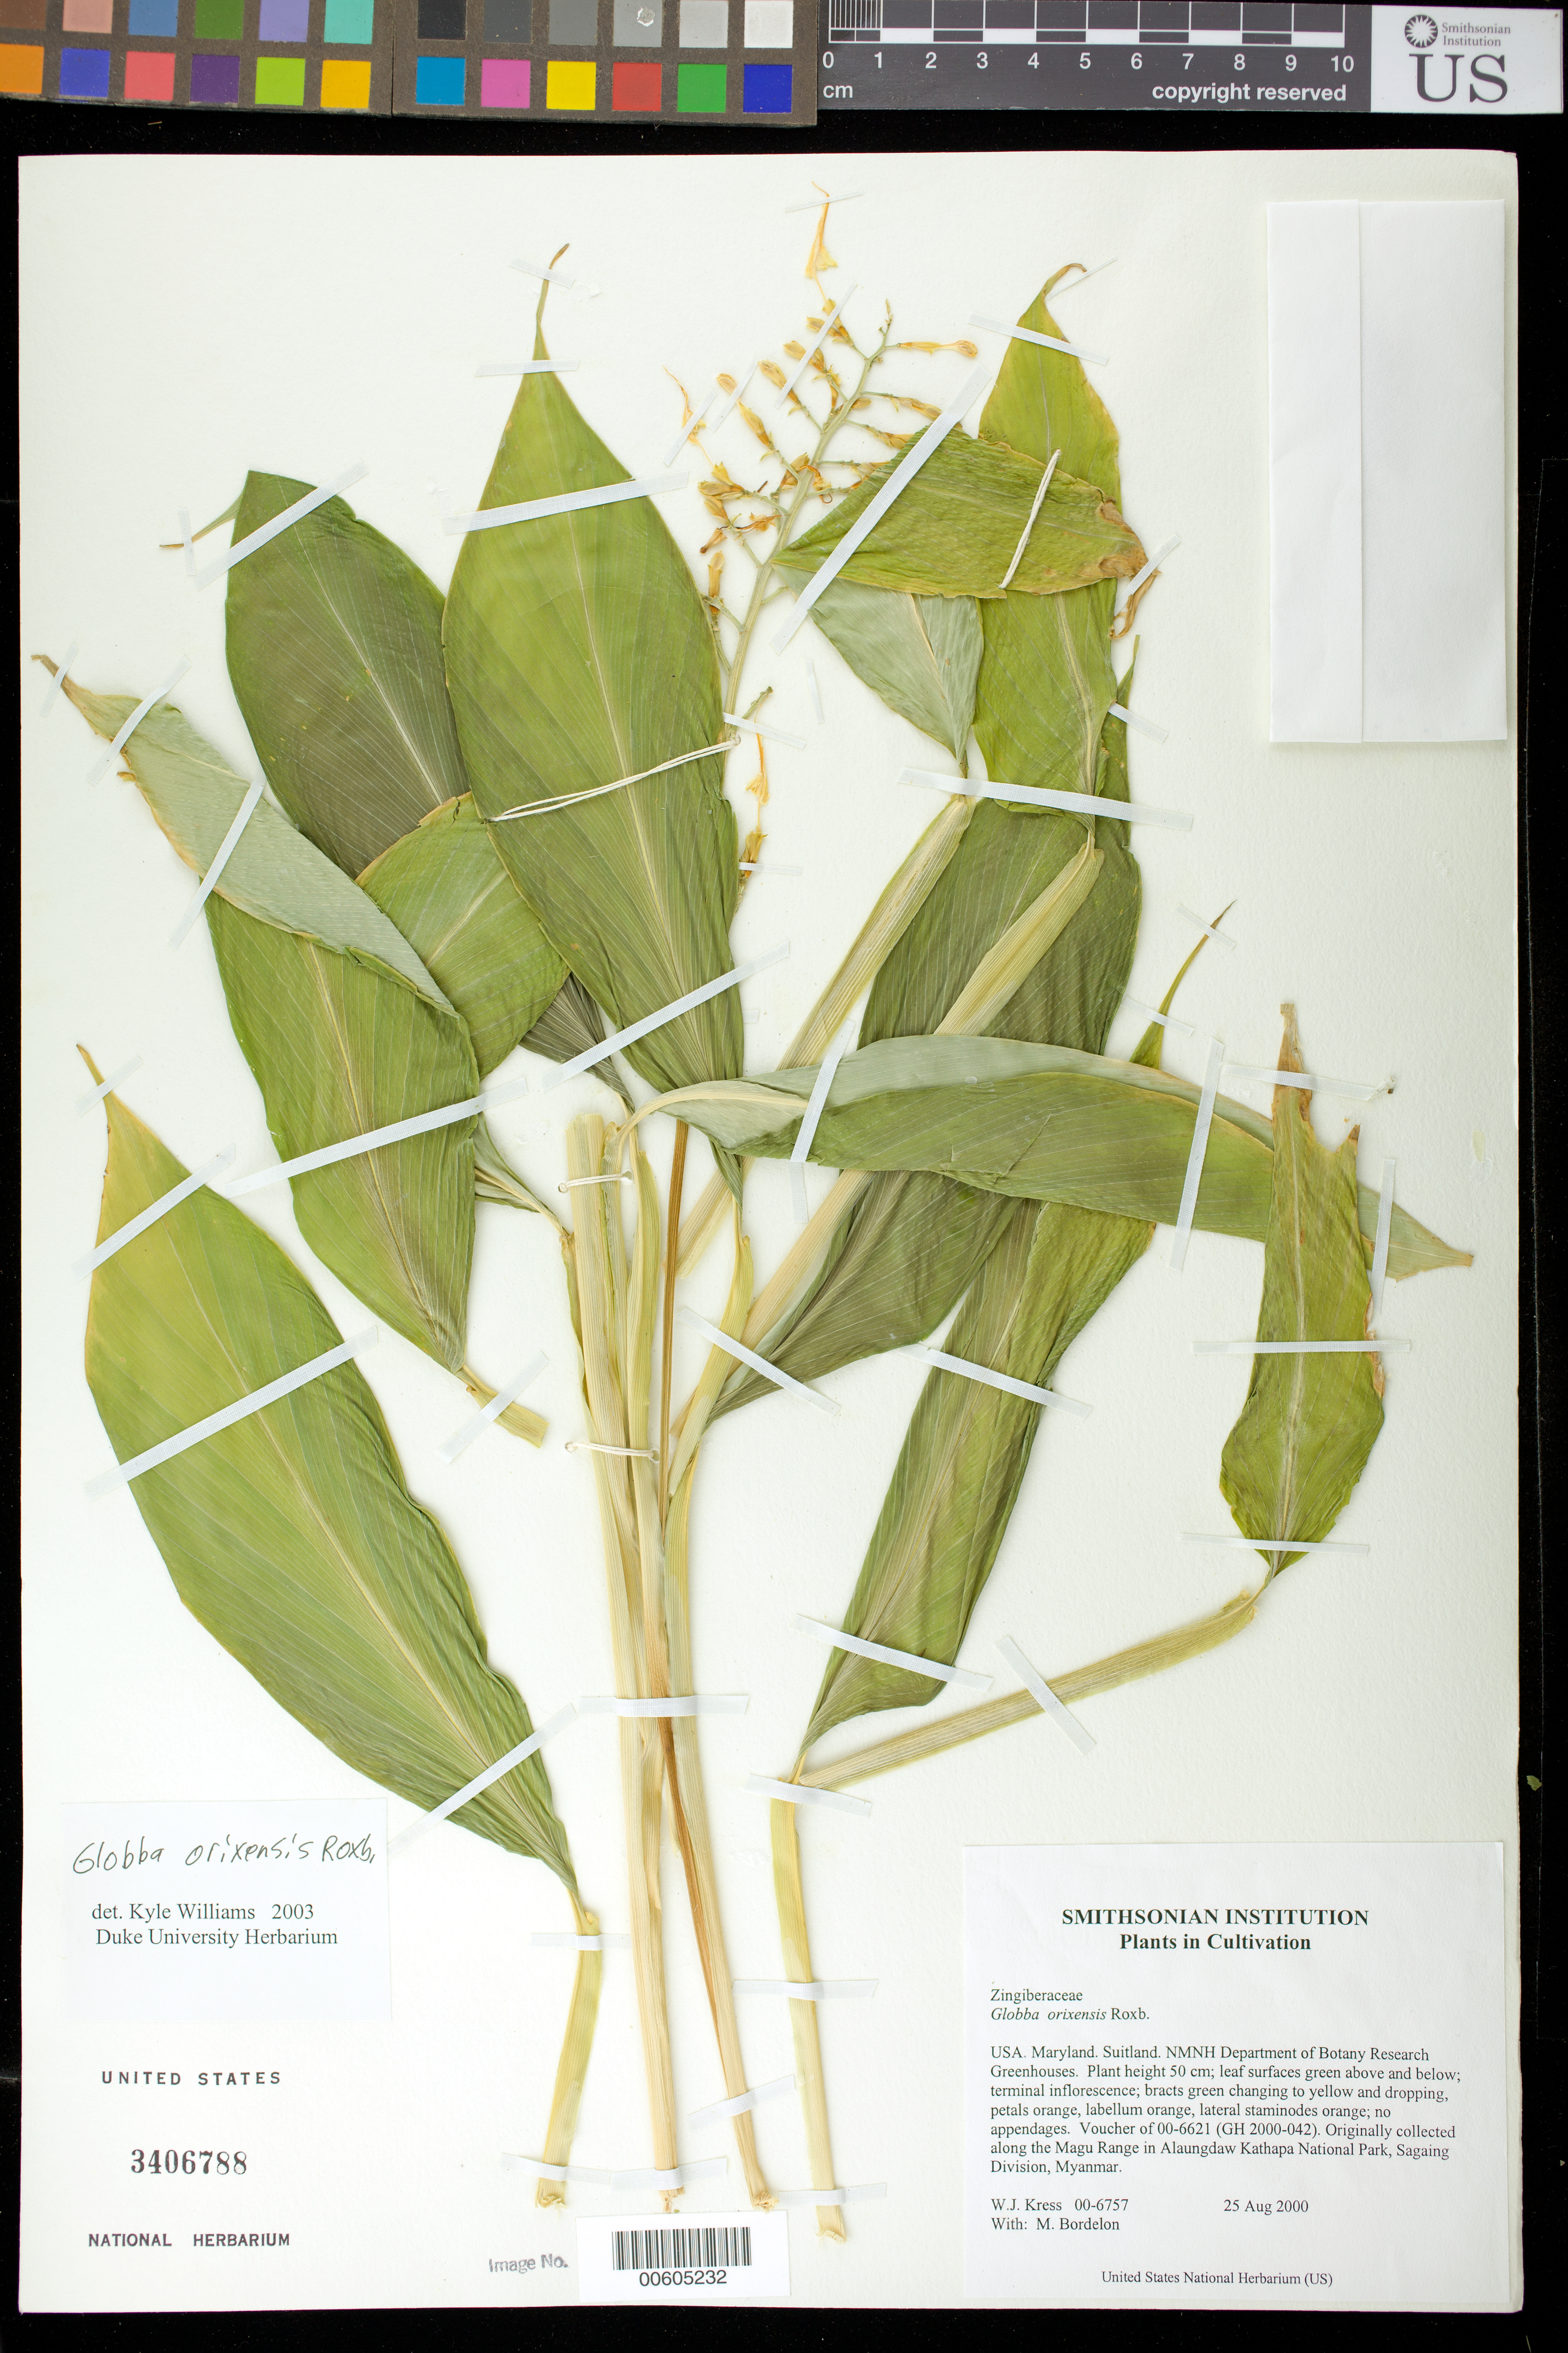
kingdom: Plantae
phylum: Tracheophyta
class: Liliopsida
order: Zingiberales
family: Zingiberaceae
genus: Globba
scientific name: Globba orixensis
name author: Roxb.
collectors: W. J. Kress & M. Bordelon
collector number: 00-6757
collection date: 2000-08-25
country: United States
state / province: Maryland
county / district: Prince George's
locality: NMNH Botany Research Greenhouses. Suitland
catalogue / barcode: US 3406788